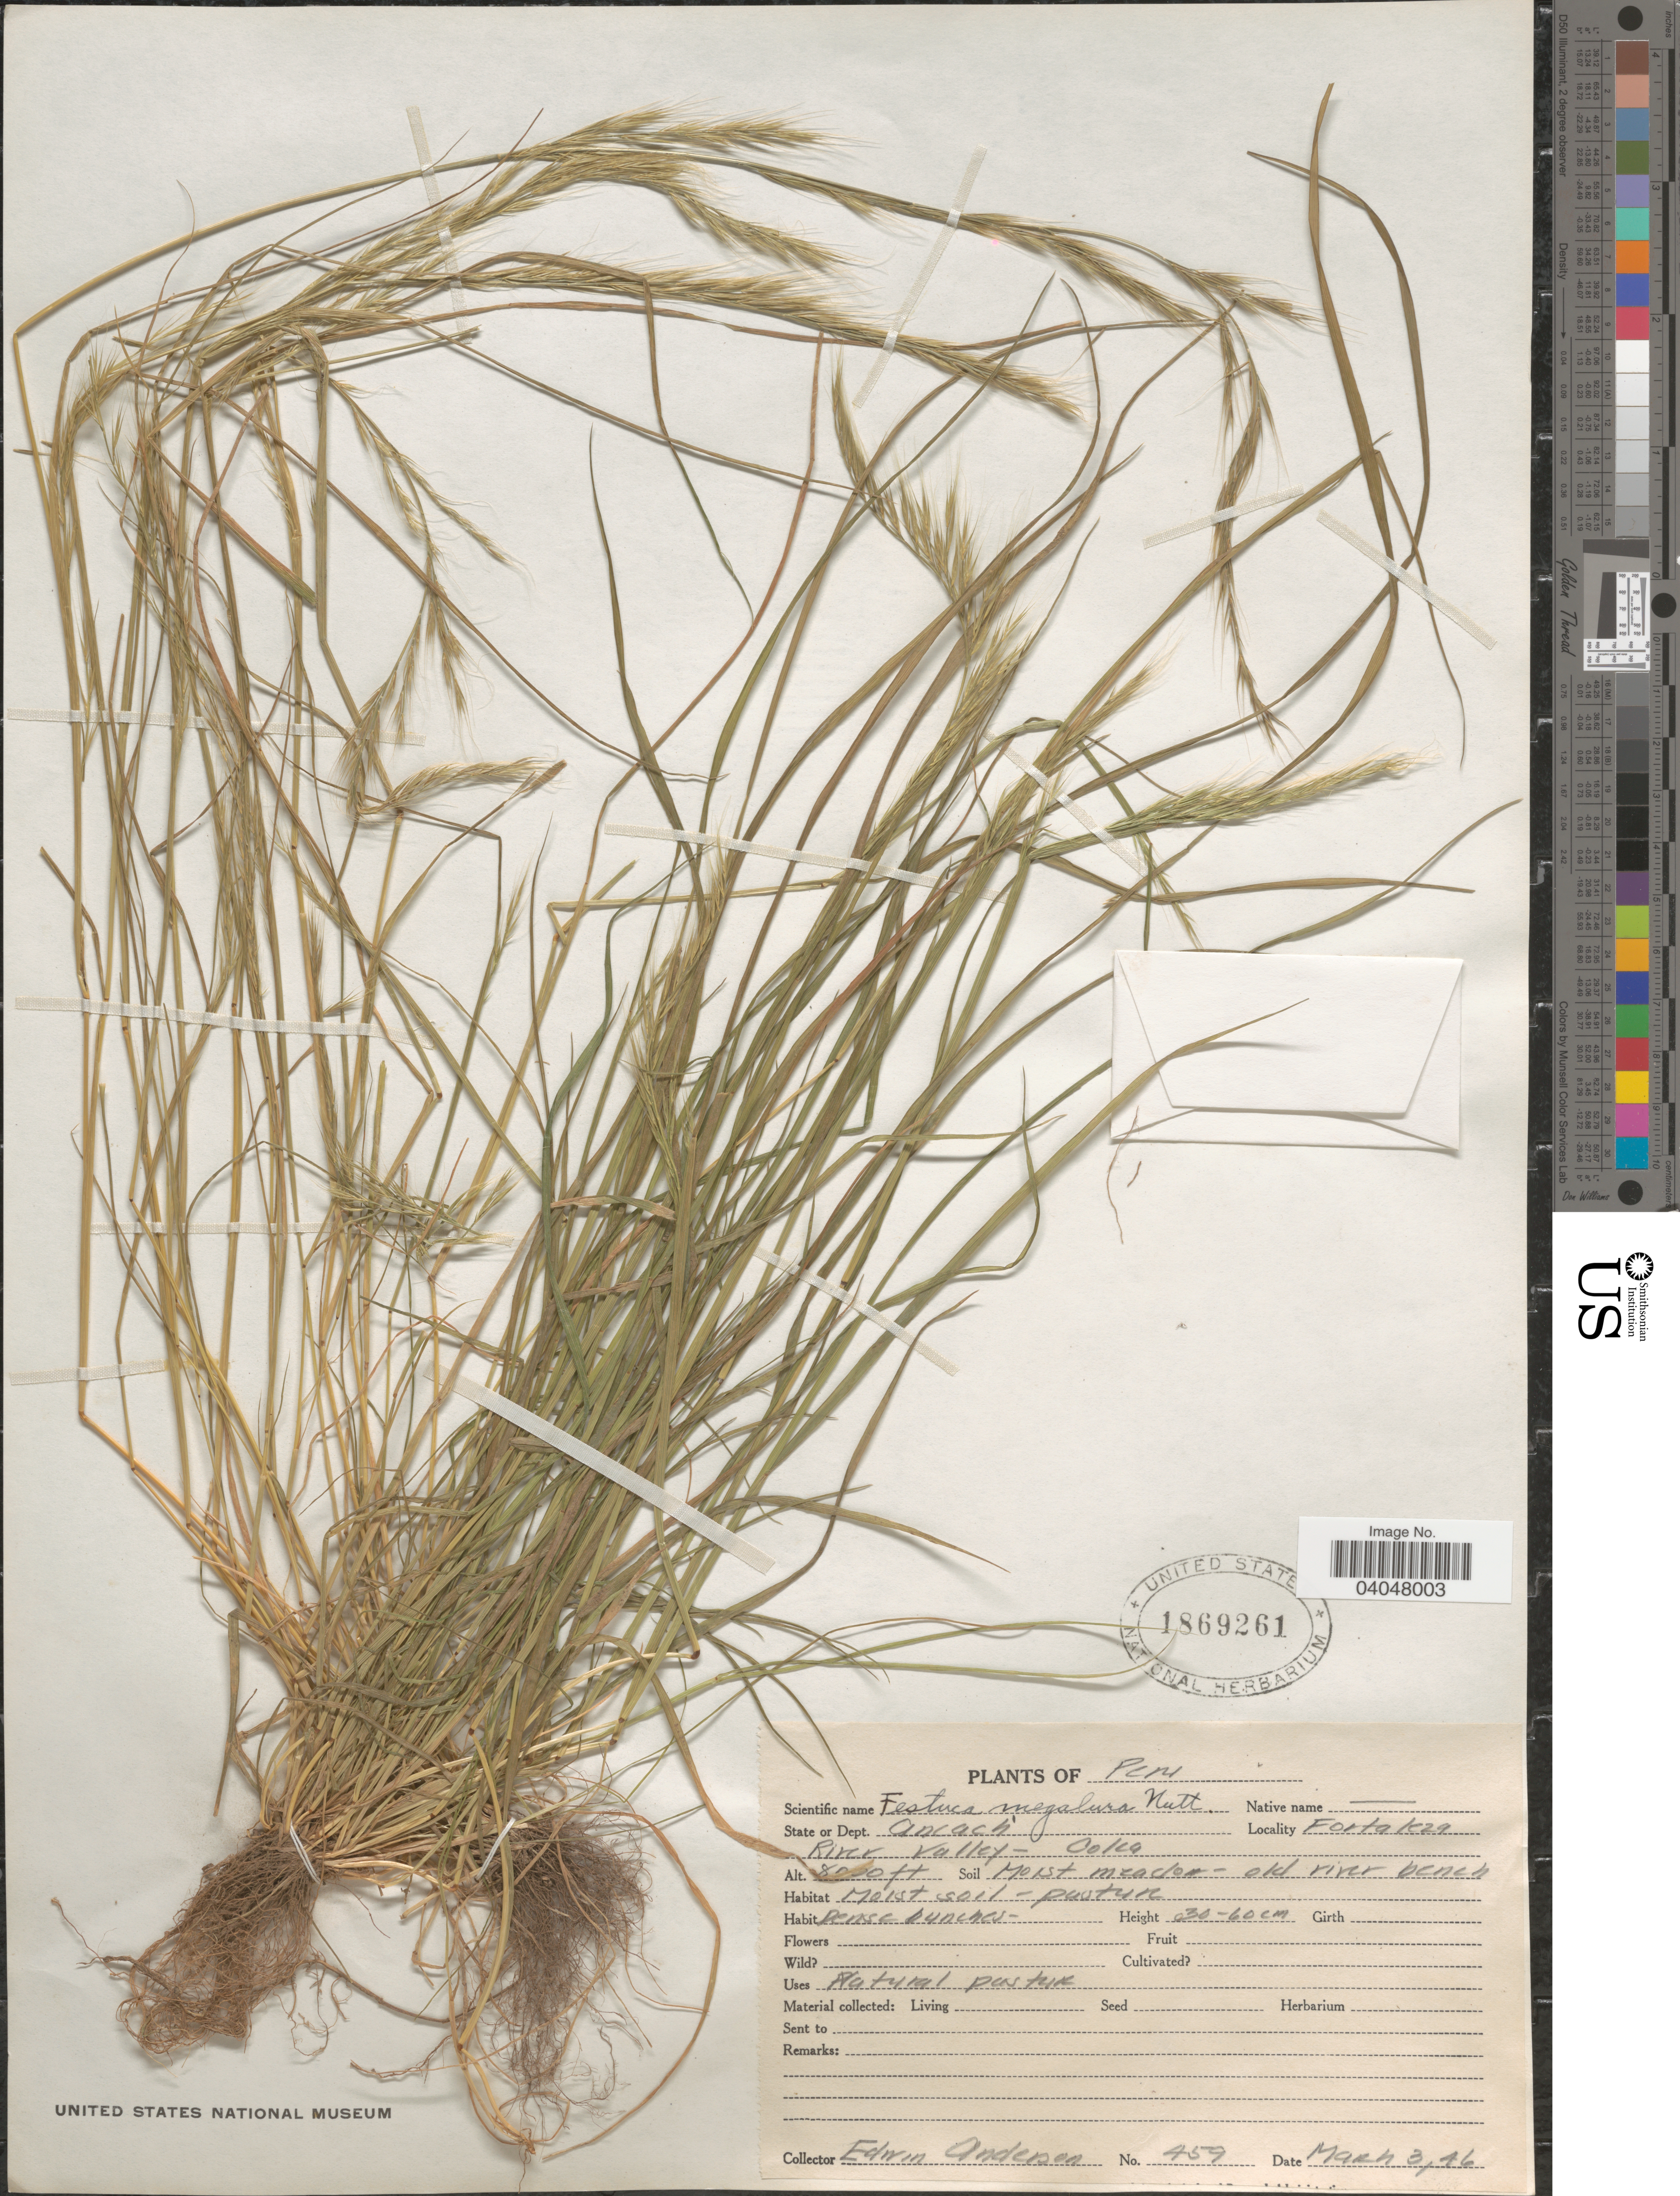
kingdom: Plantae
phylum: Tracheophyta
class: Liliopsida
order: Poales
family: Poaceae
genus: Festuca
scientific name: Festuca megalura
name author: Nutt.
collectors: E. Anderson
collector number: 459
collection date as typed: Transcribed d/m/y: 3/3/46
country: Peru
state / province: Ancash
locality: State or Dept. Ancash. Fortaleza River Valley- Colca.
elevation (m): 2438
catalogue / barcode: US 1869261